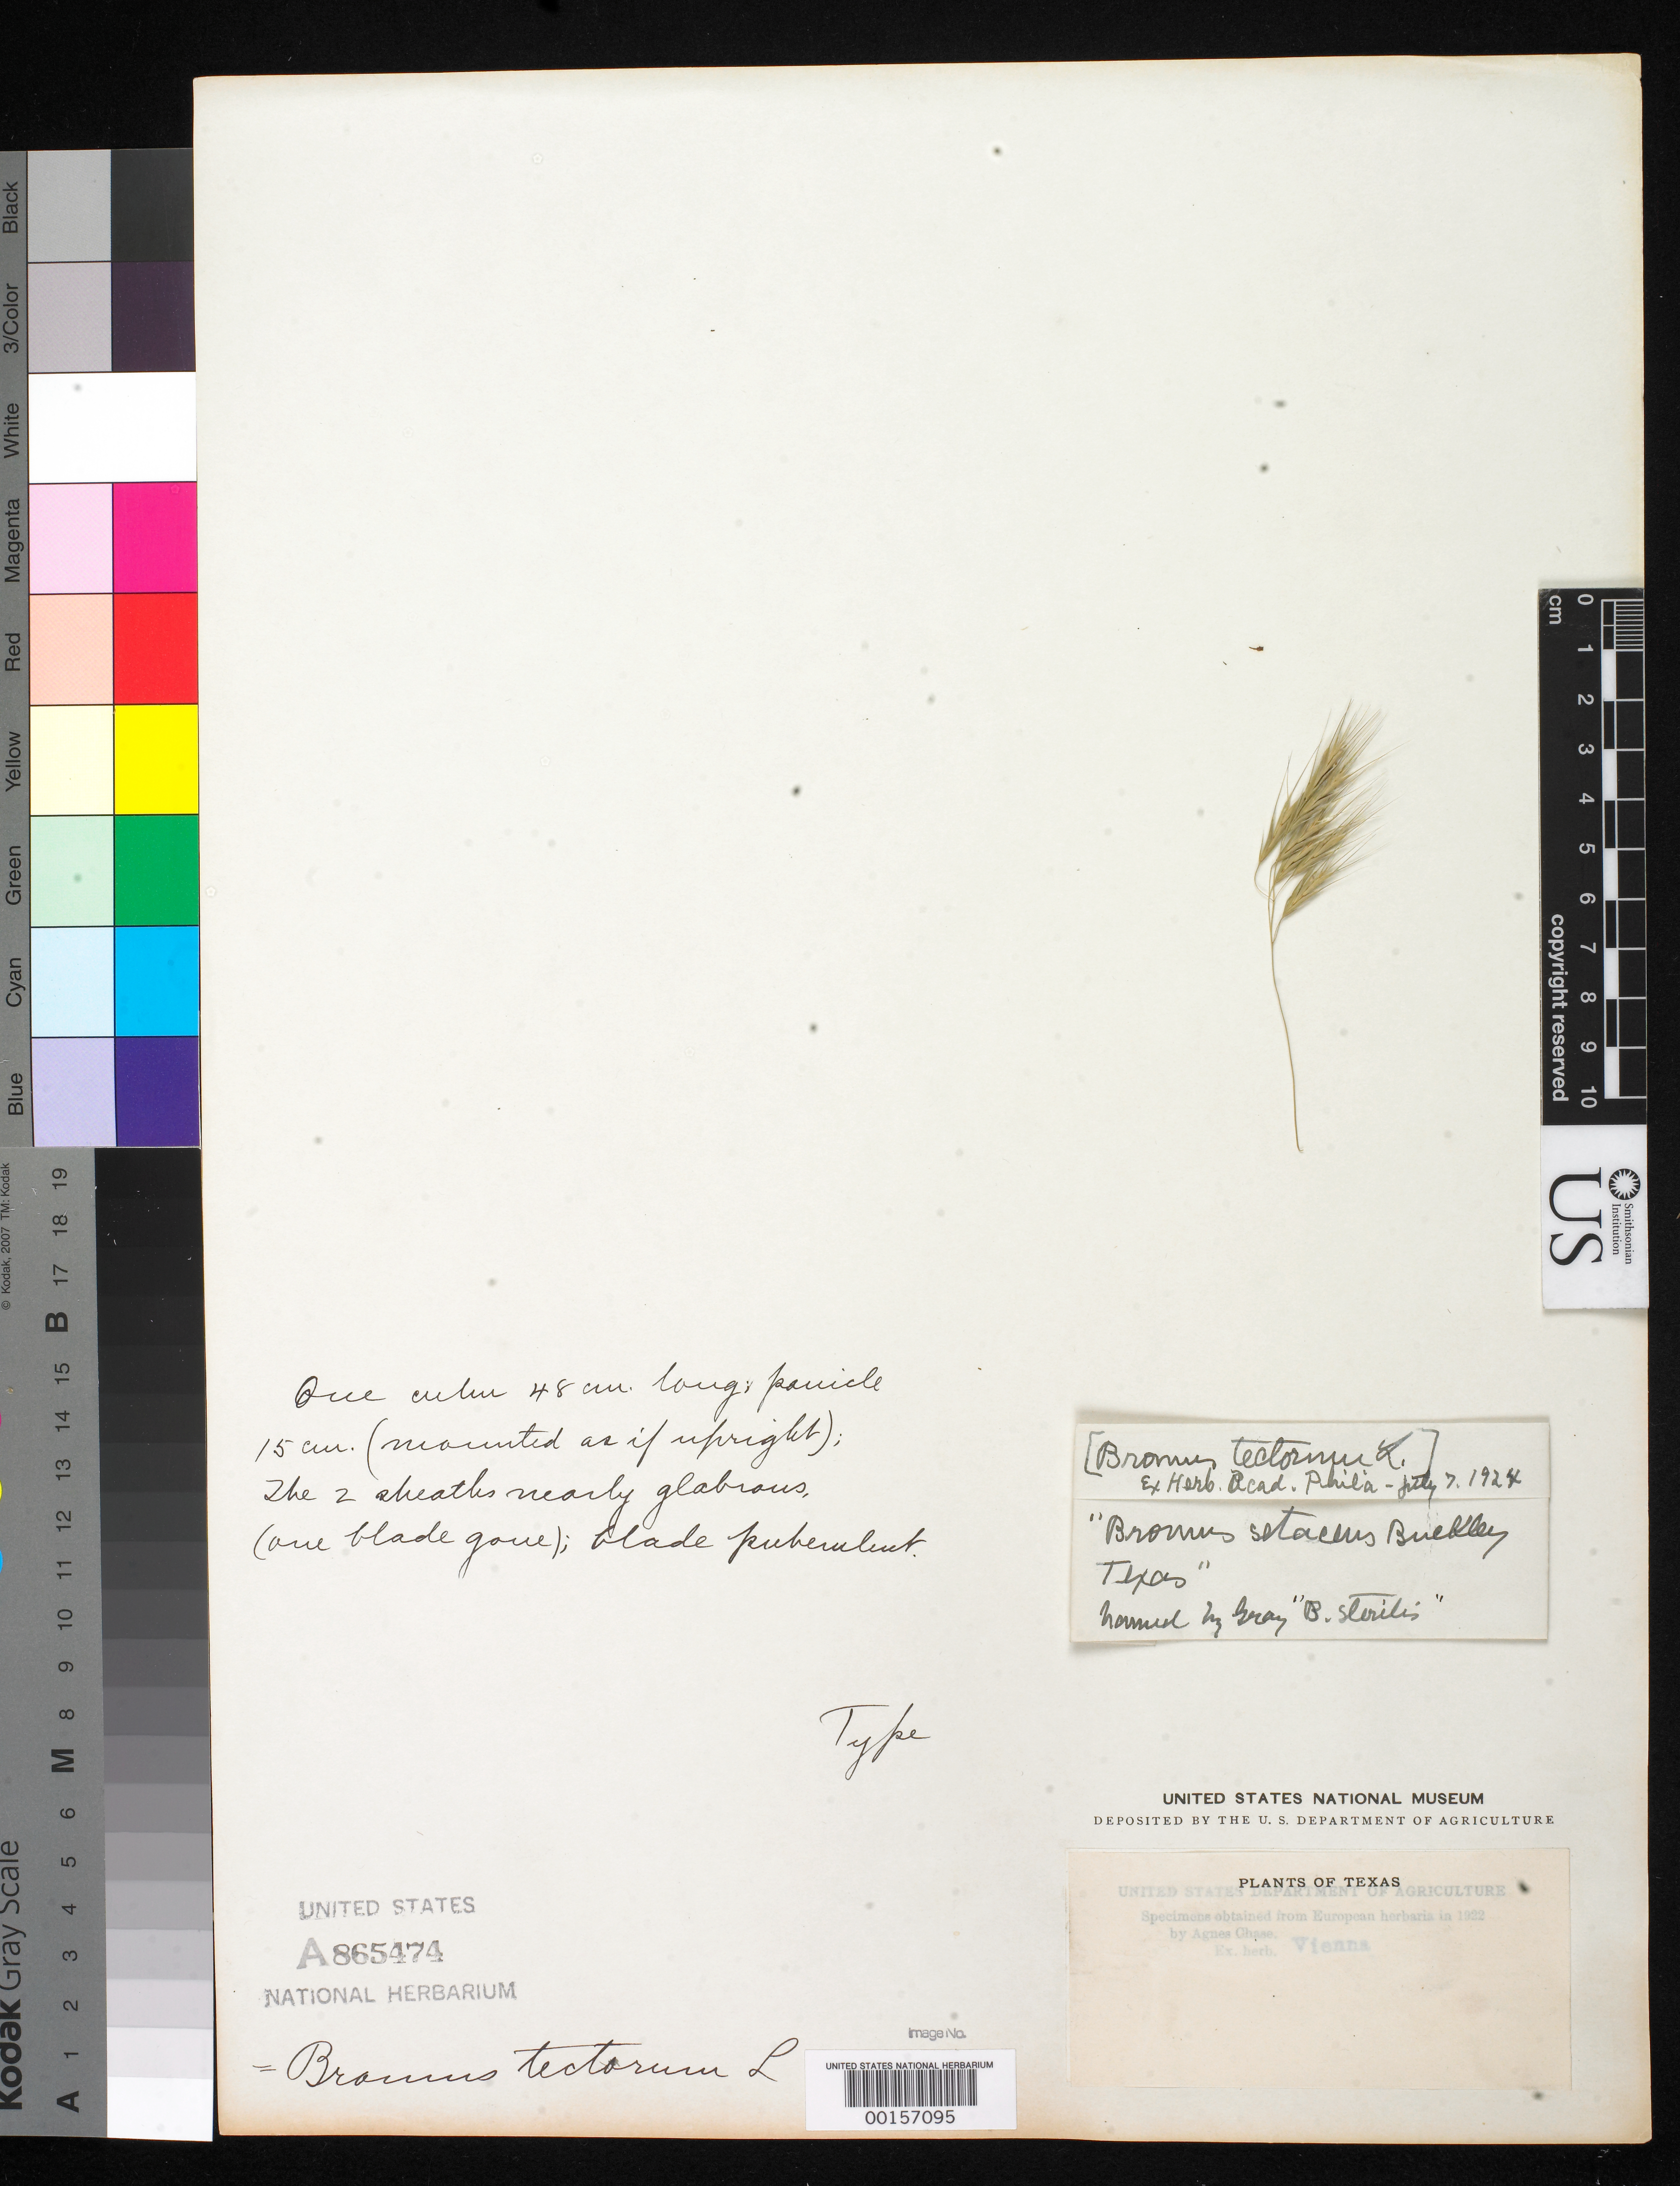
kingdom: Plantae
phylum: Tracheophyta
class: Liliopsida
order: Poales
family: Poaceae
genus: Bromus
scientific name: Bromus setaceus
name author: Buckley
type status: Type Fragment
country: United States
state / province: Texas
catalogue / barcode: US 865474A